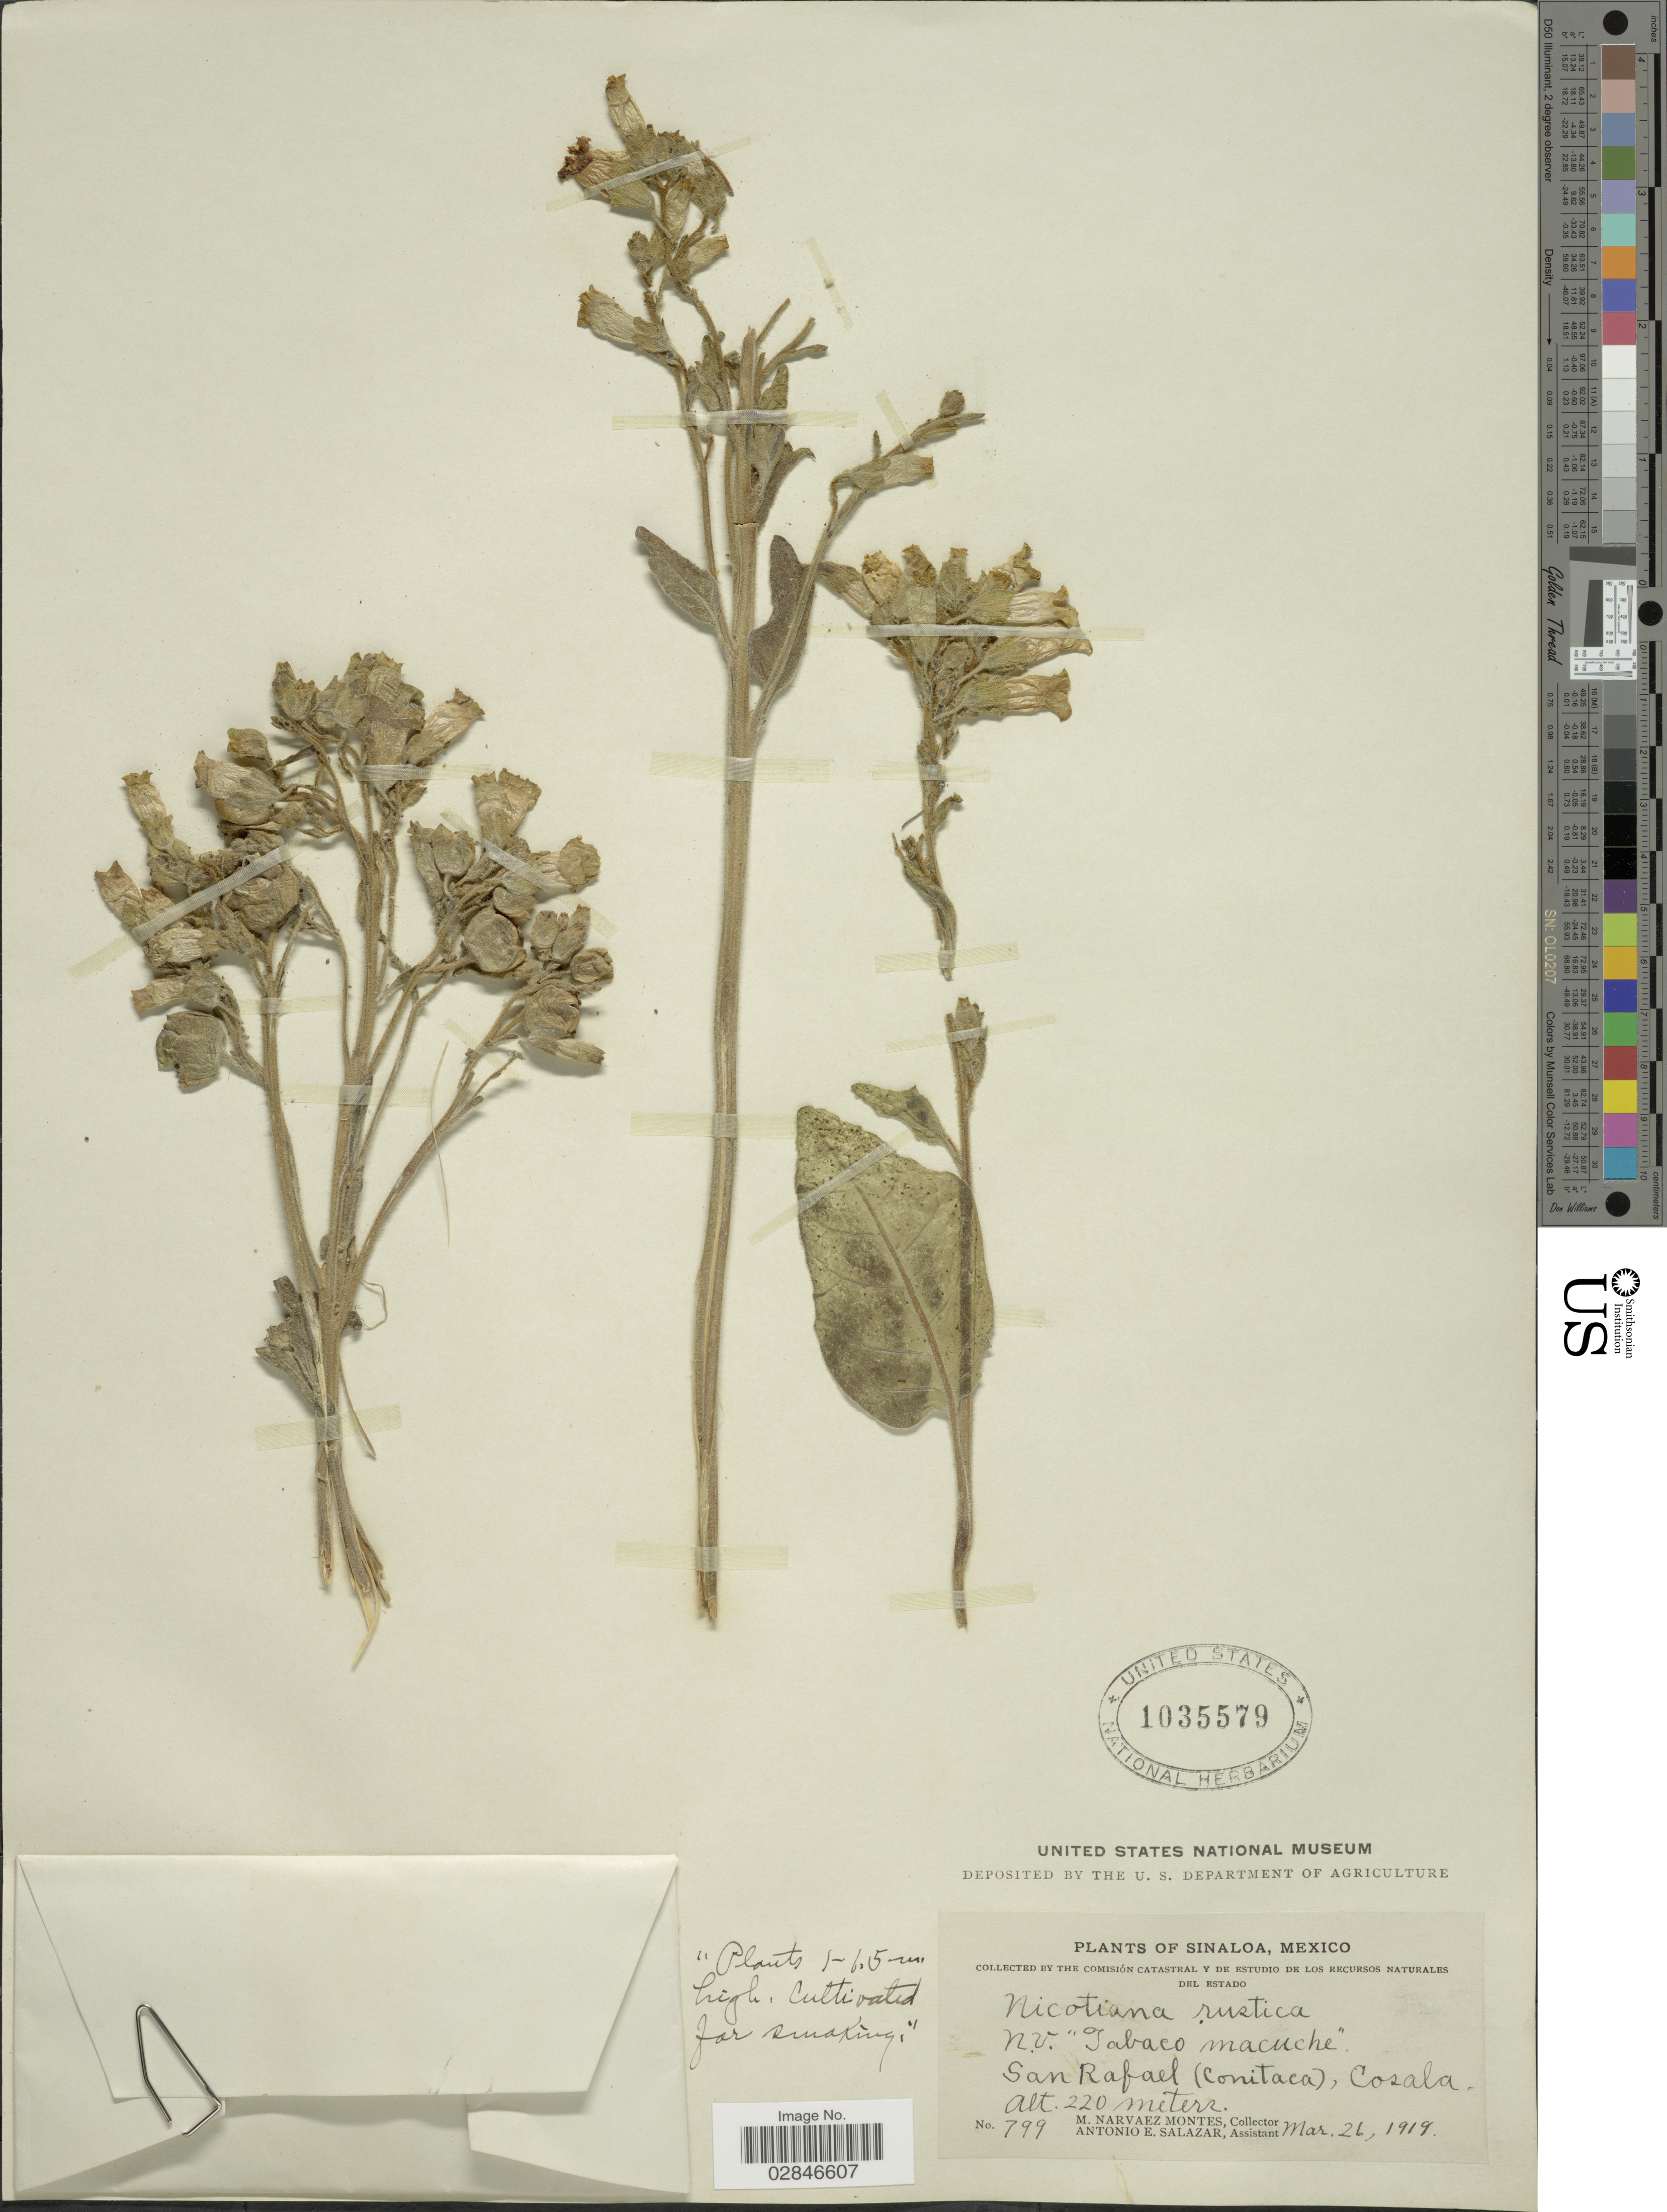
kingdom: Plantae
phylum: Tracheophyta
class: Magnoliopsida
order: Solanales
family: Solanaceae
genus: Nicotiana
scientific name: Nicotiana rustica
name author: L.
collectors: M. Navarez Montes & A. E. Salazar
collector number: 799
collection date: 1919-03-26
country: Mexico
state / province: Sinaloa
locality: San Rafael (conitaca), Cosala.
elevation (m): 220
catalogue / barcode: US 1035579